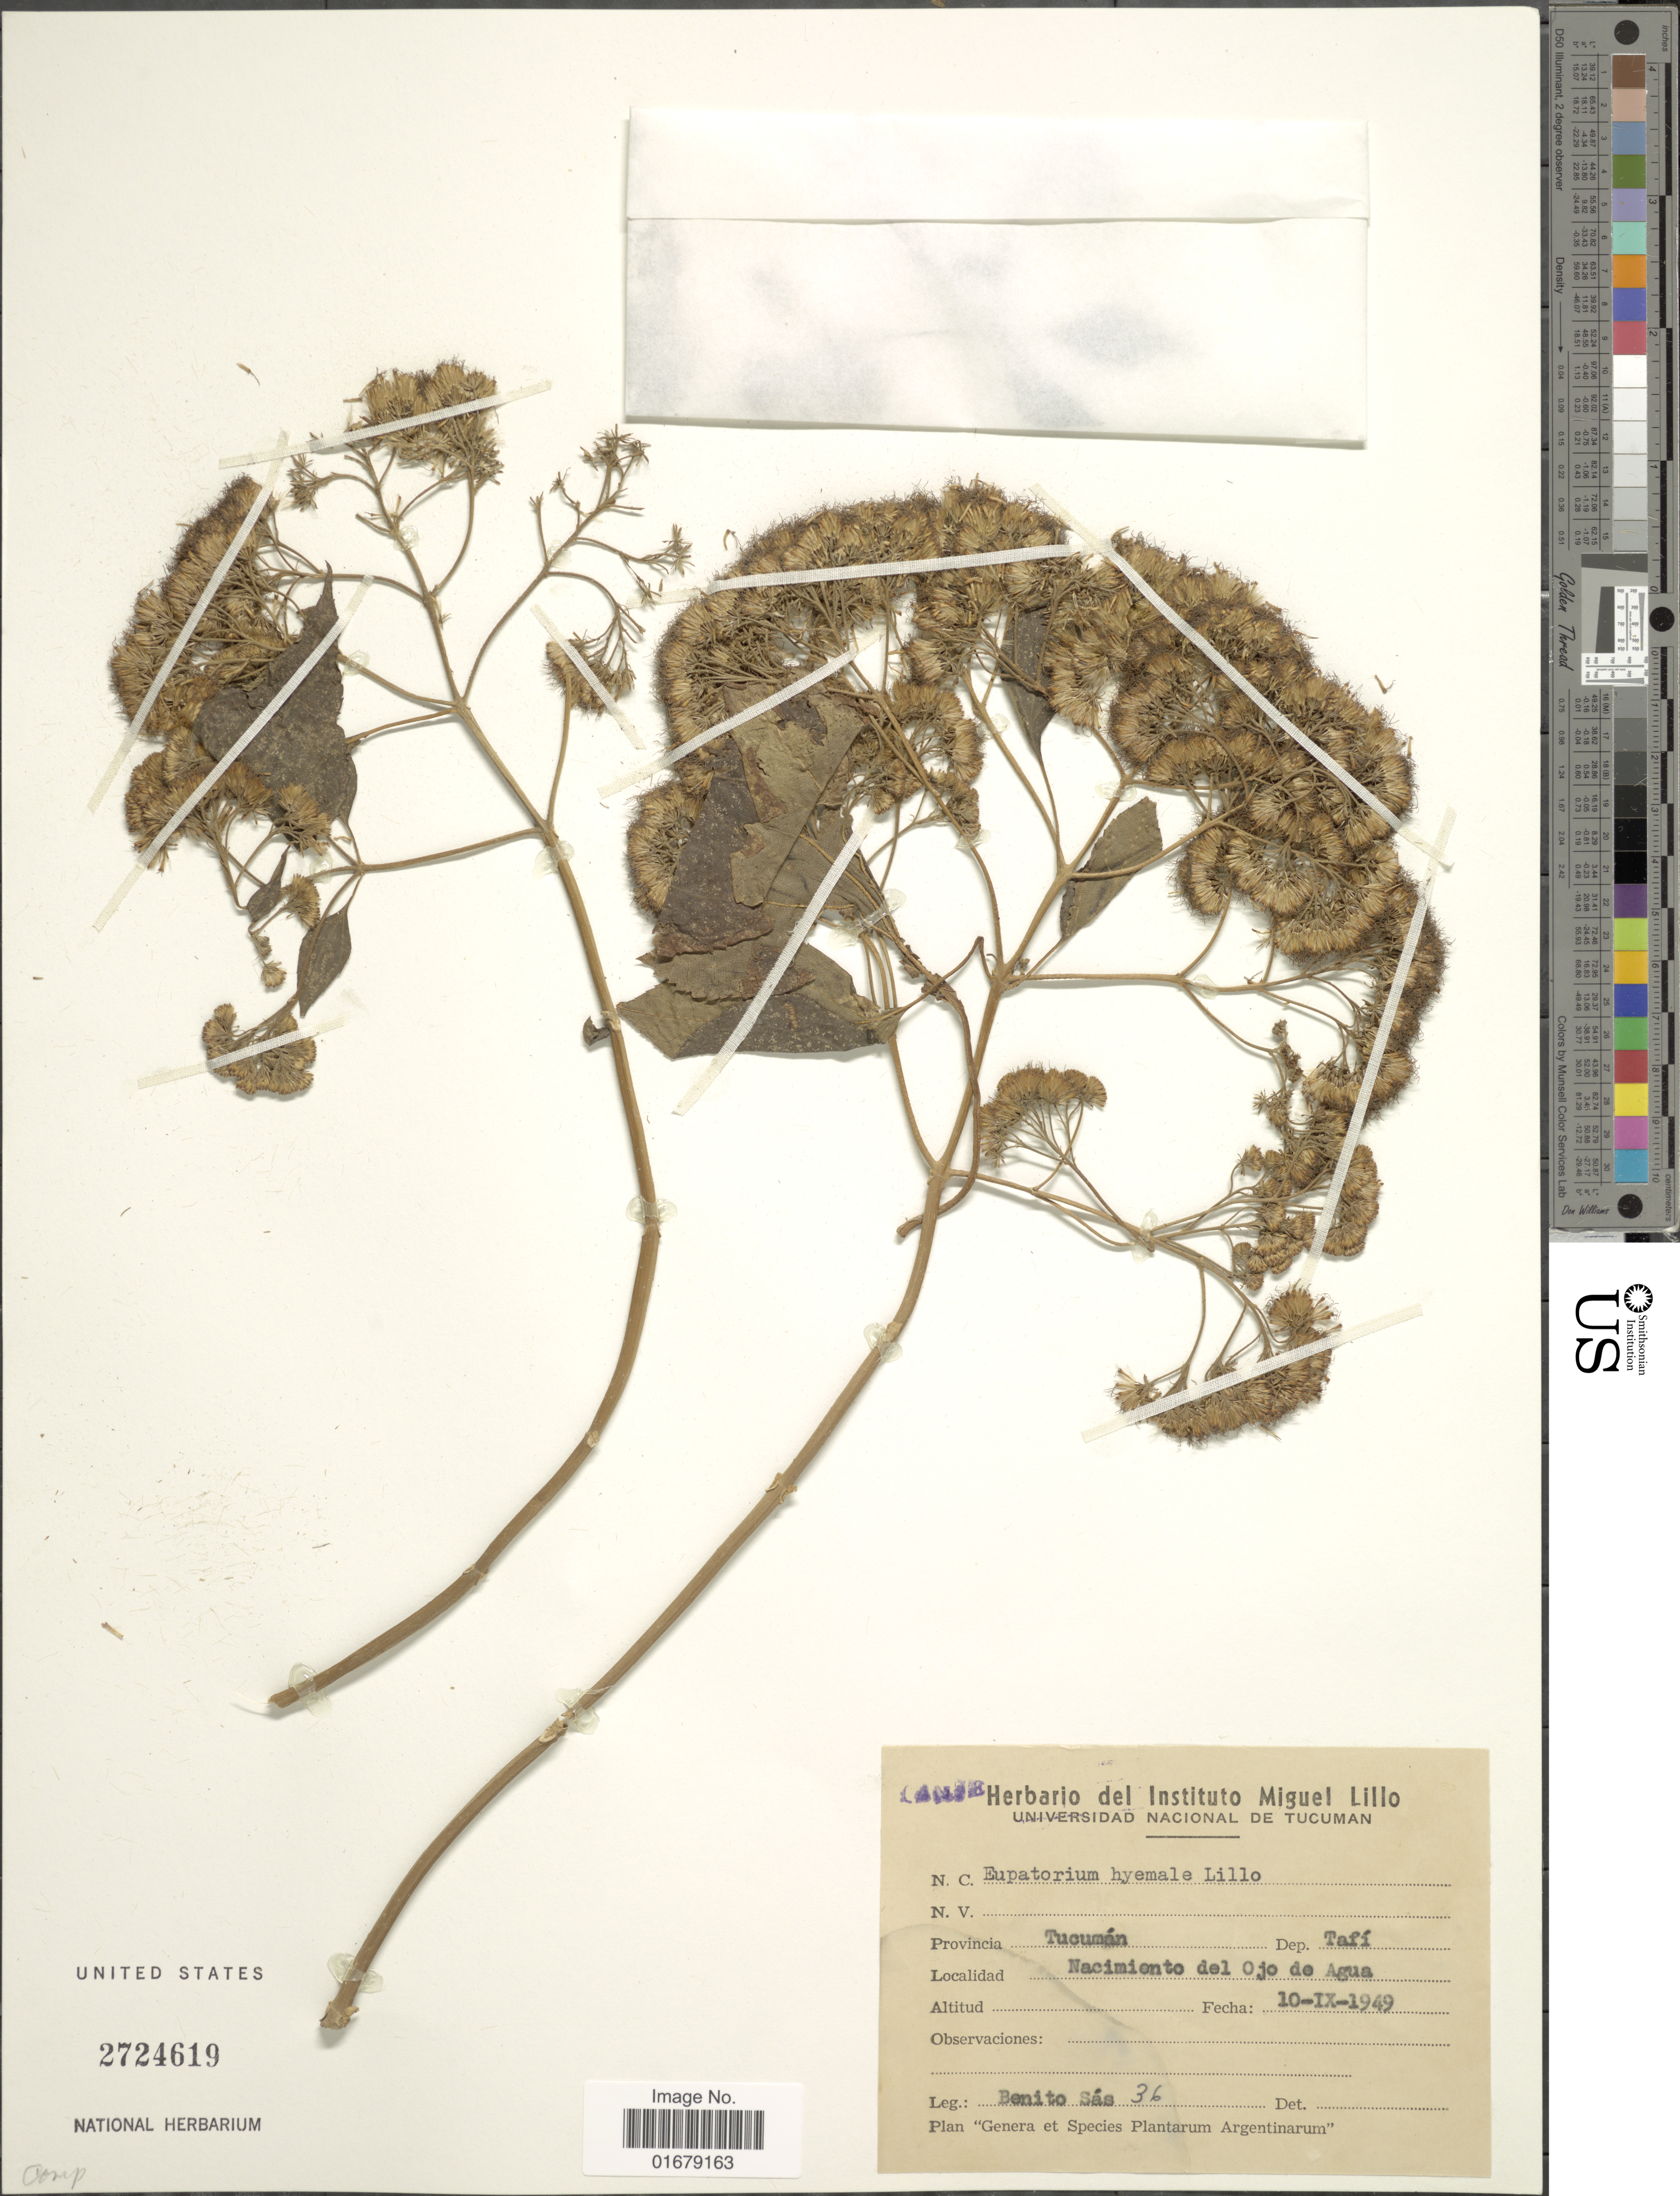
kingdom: Plantae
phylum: Tracheophyta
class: Magnoliopsida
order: Asterales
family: Asteraceae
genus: Kaunia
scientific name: Kaunia hyemale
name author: (Lillo)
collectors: B. Sás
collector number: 36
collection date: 1949-09-10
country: Argentina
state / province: Tucuman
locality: Provincia Tucuman. Dep. Tafi. Nacimiento del Ojo de Agua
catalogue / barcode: US 2724619